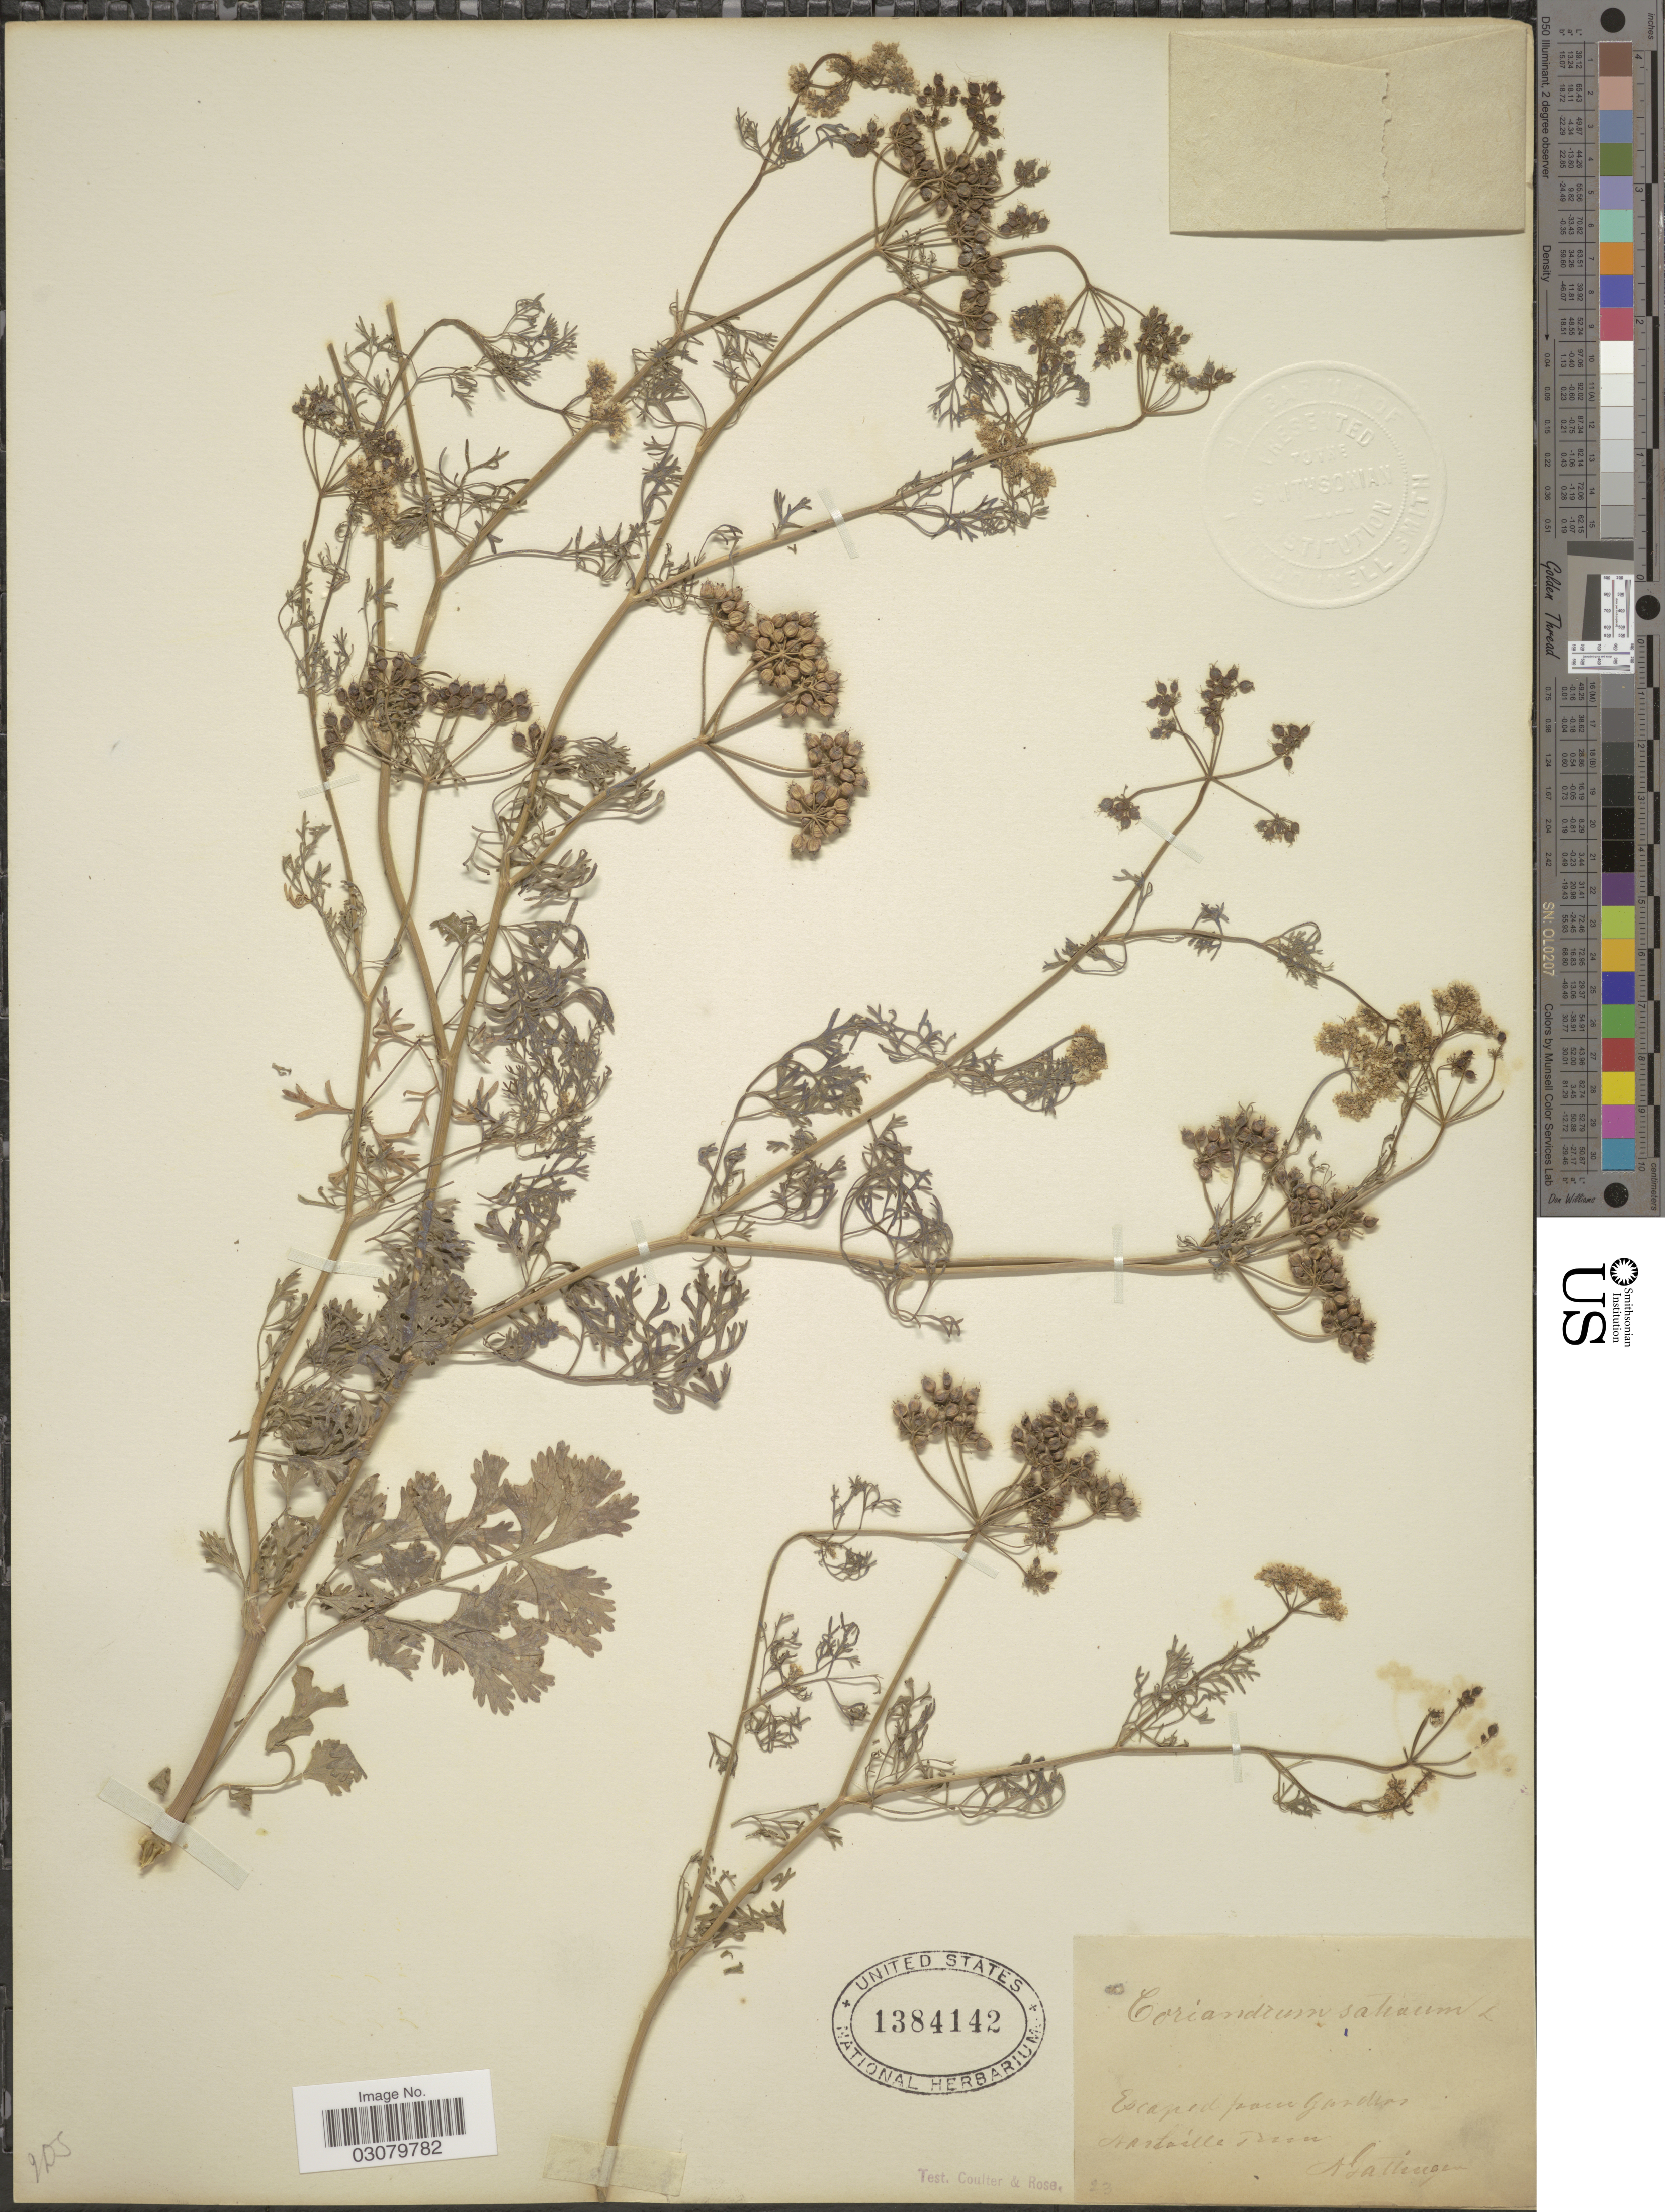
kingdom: Plantae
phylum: Tracheophyta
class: Magnoliopsida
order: Apiales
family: Apiaceae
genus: Coriandrum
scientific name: Coriandrum sativum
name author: L.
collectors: A. Gattinger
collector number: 23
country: United States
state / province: Tennessee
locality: Nashville.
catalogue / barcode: US 1384142